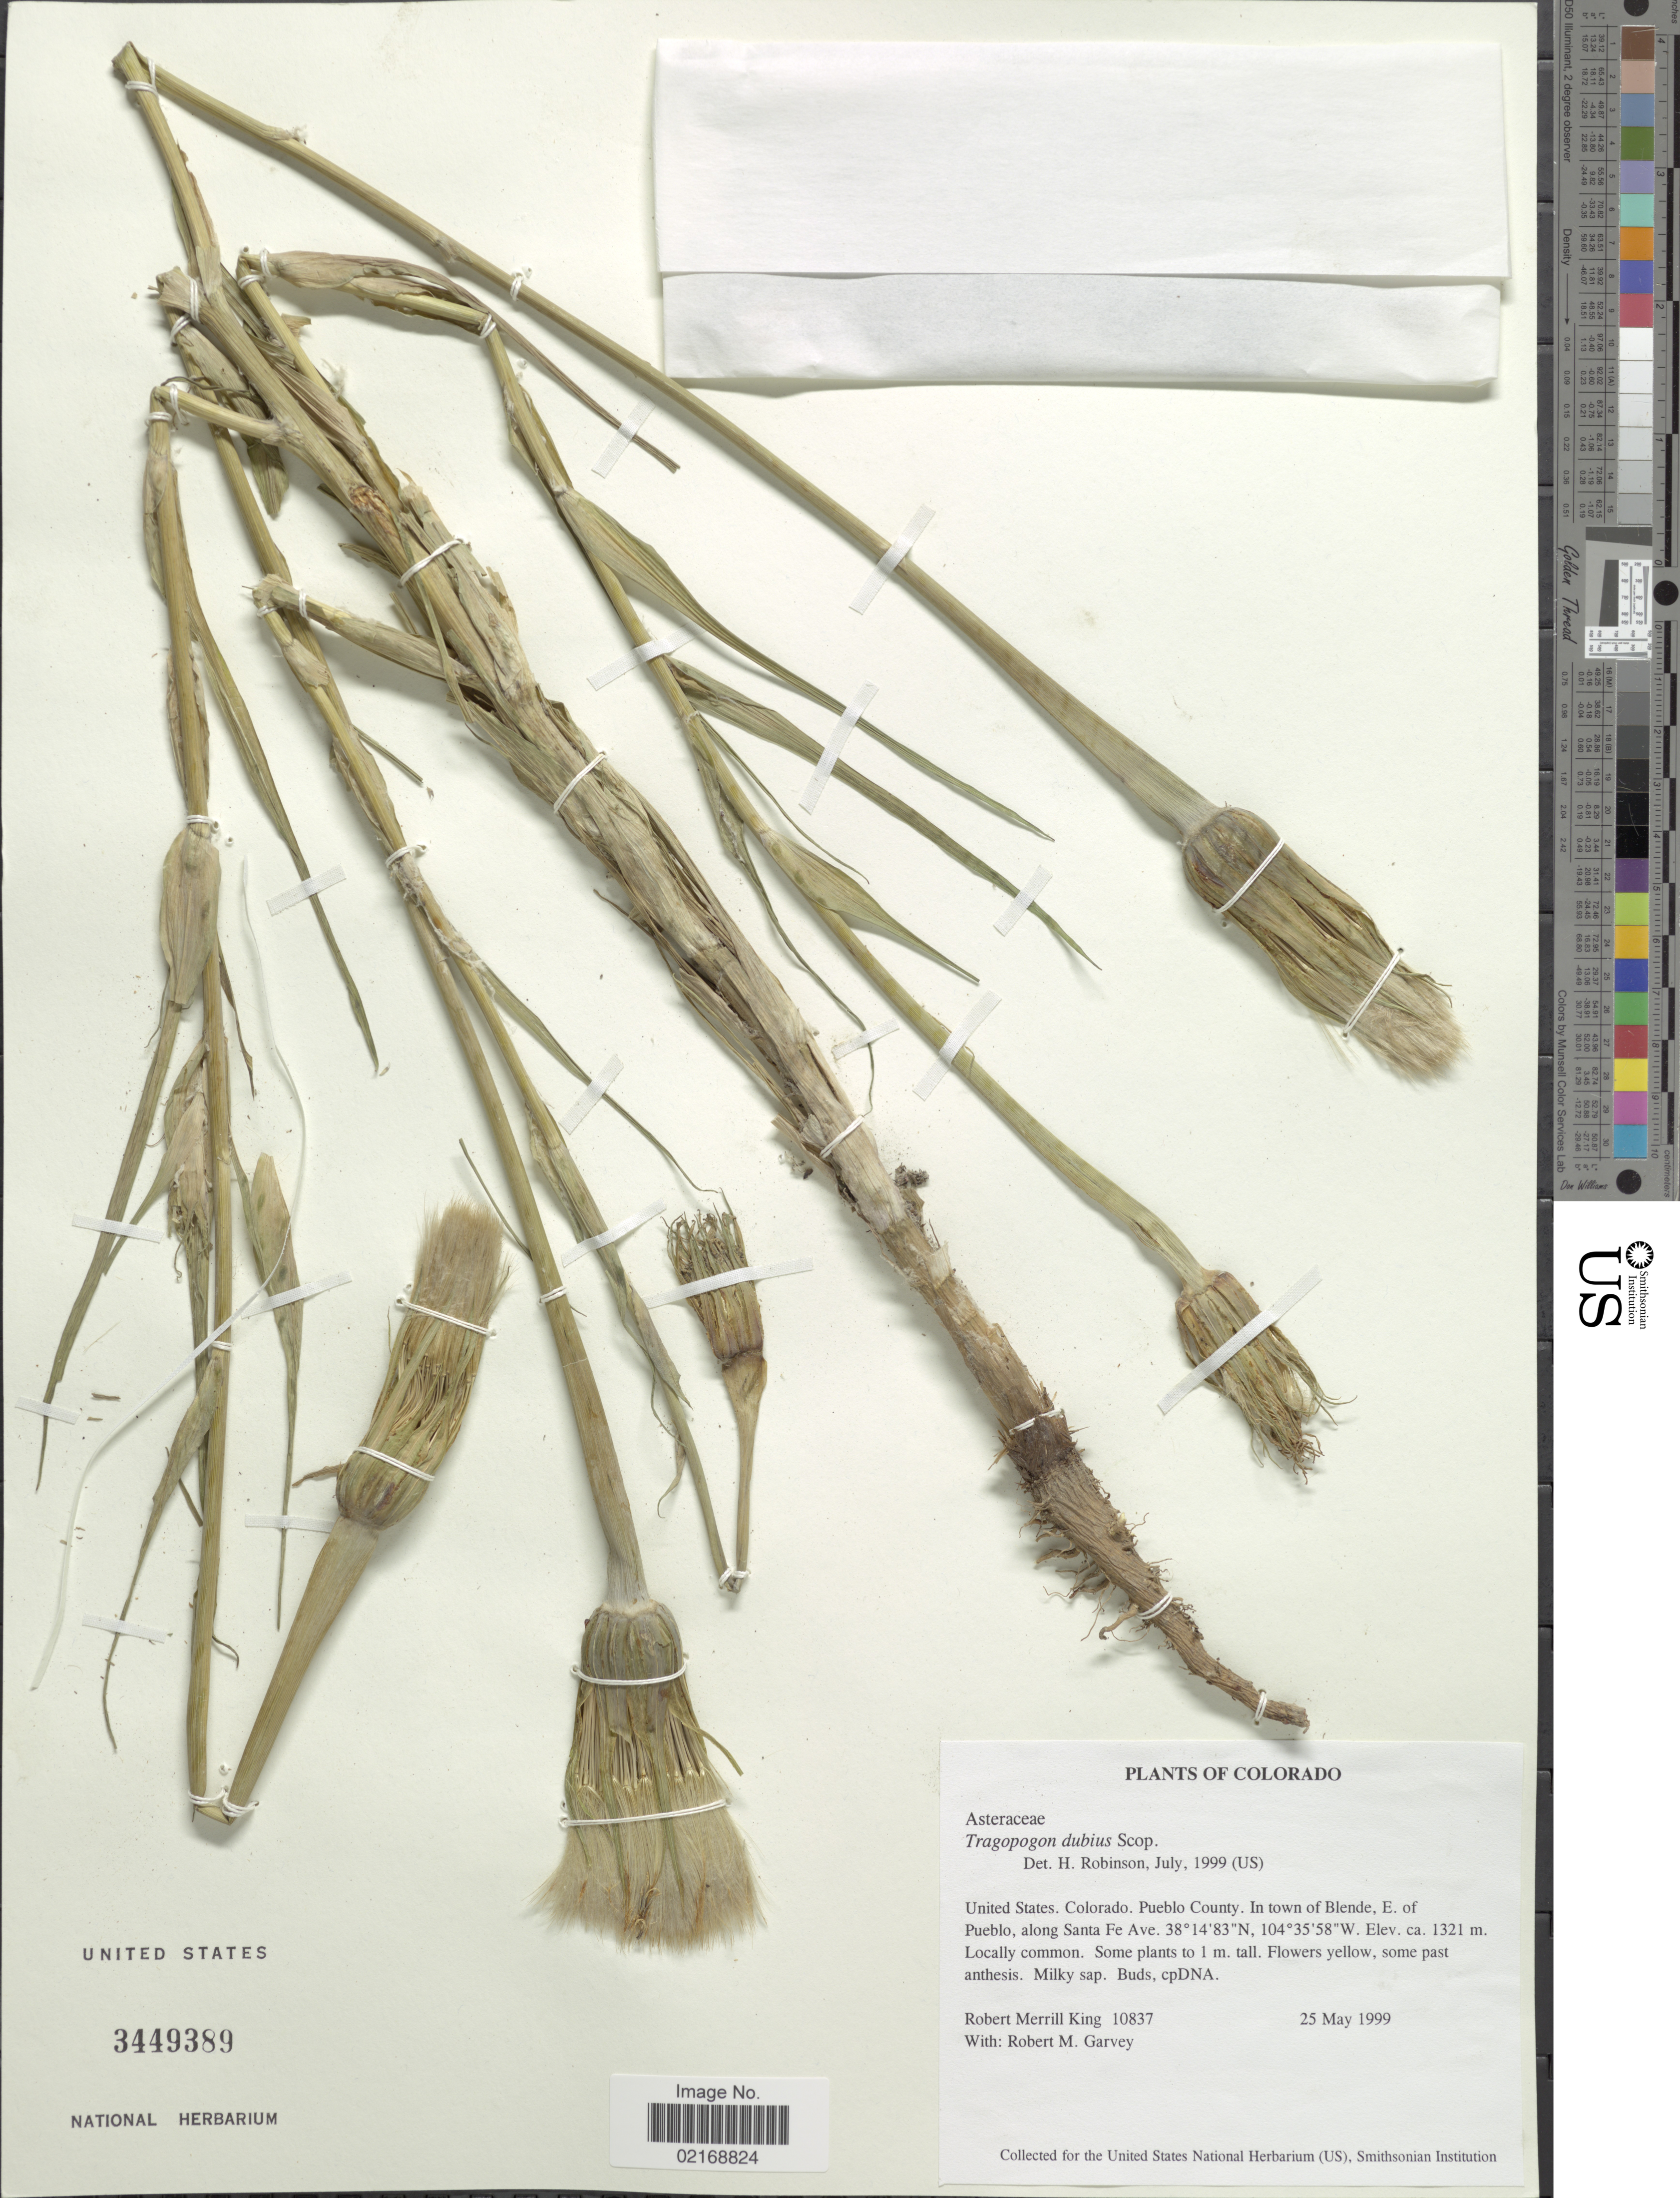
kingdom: Plantae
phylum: Tracheophyta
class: Magnoliopsida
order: Asterales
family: Asteraceae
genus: Tragopogon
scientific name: Tragopogon dubius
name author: Scop.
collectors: R. M. King & R. Garvey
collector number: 10837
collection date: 1999-05-25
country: United States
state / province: Colorado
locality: Pueblo County. In town of Blende, E. of Pueblo, along Santa Fe Ave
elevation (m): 1321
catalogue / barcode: US 3449389